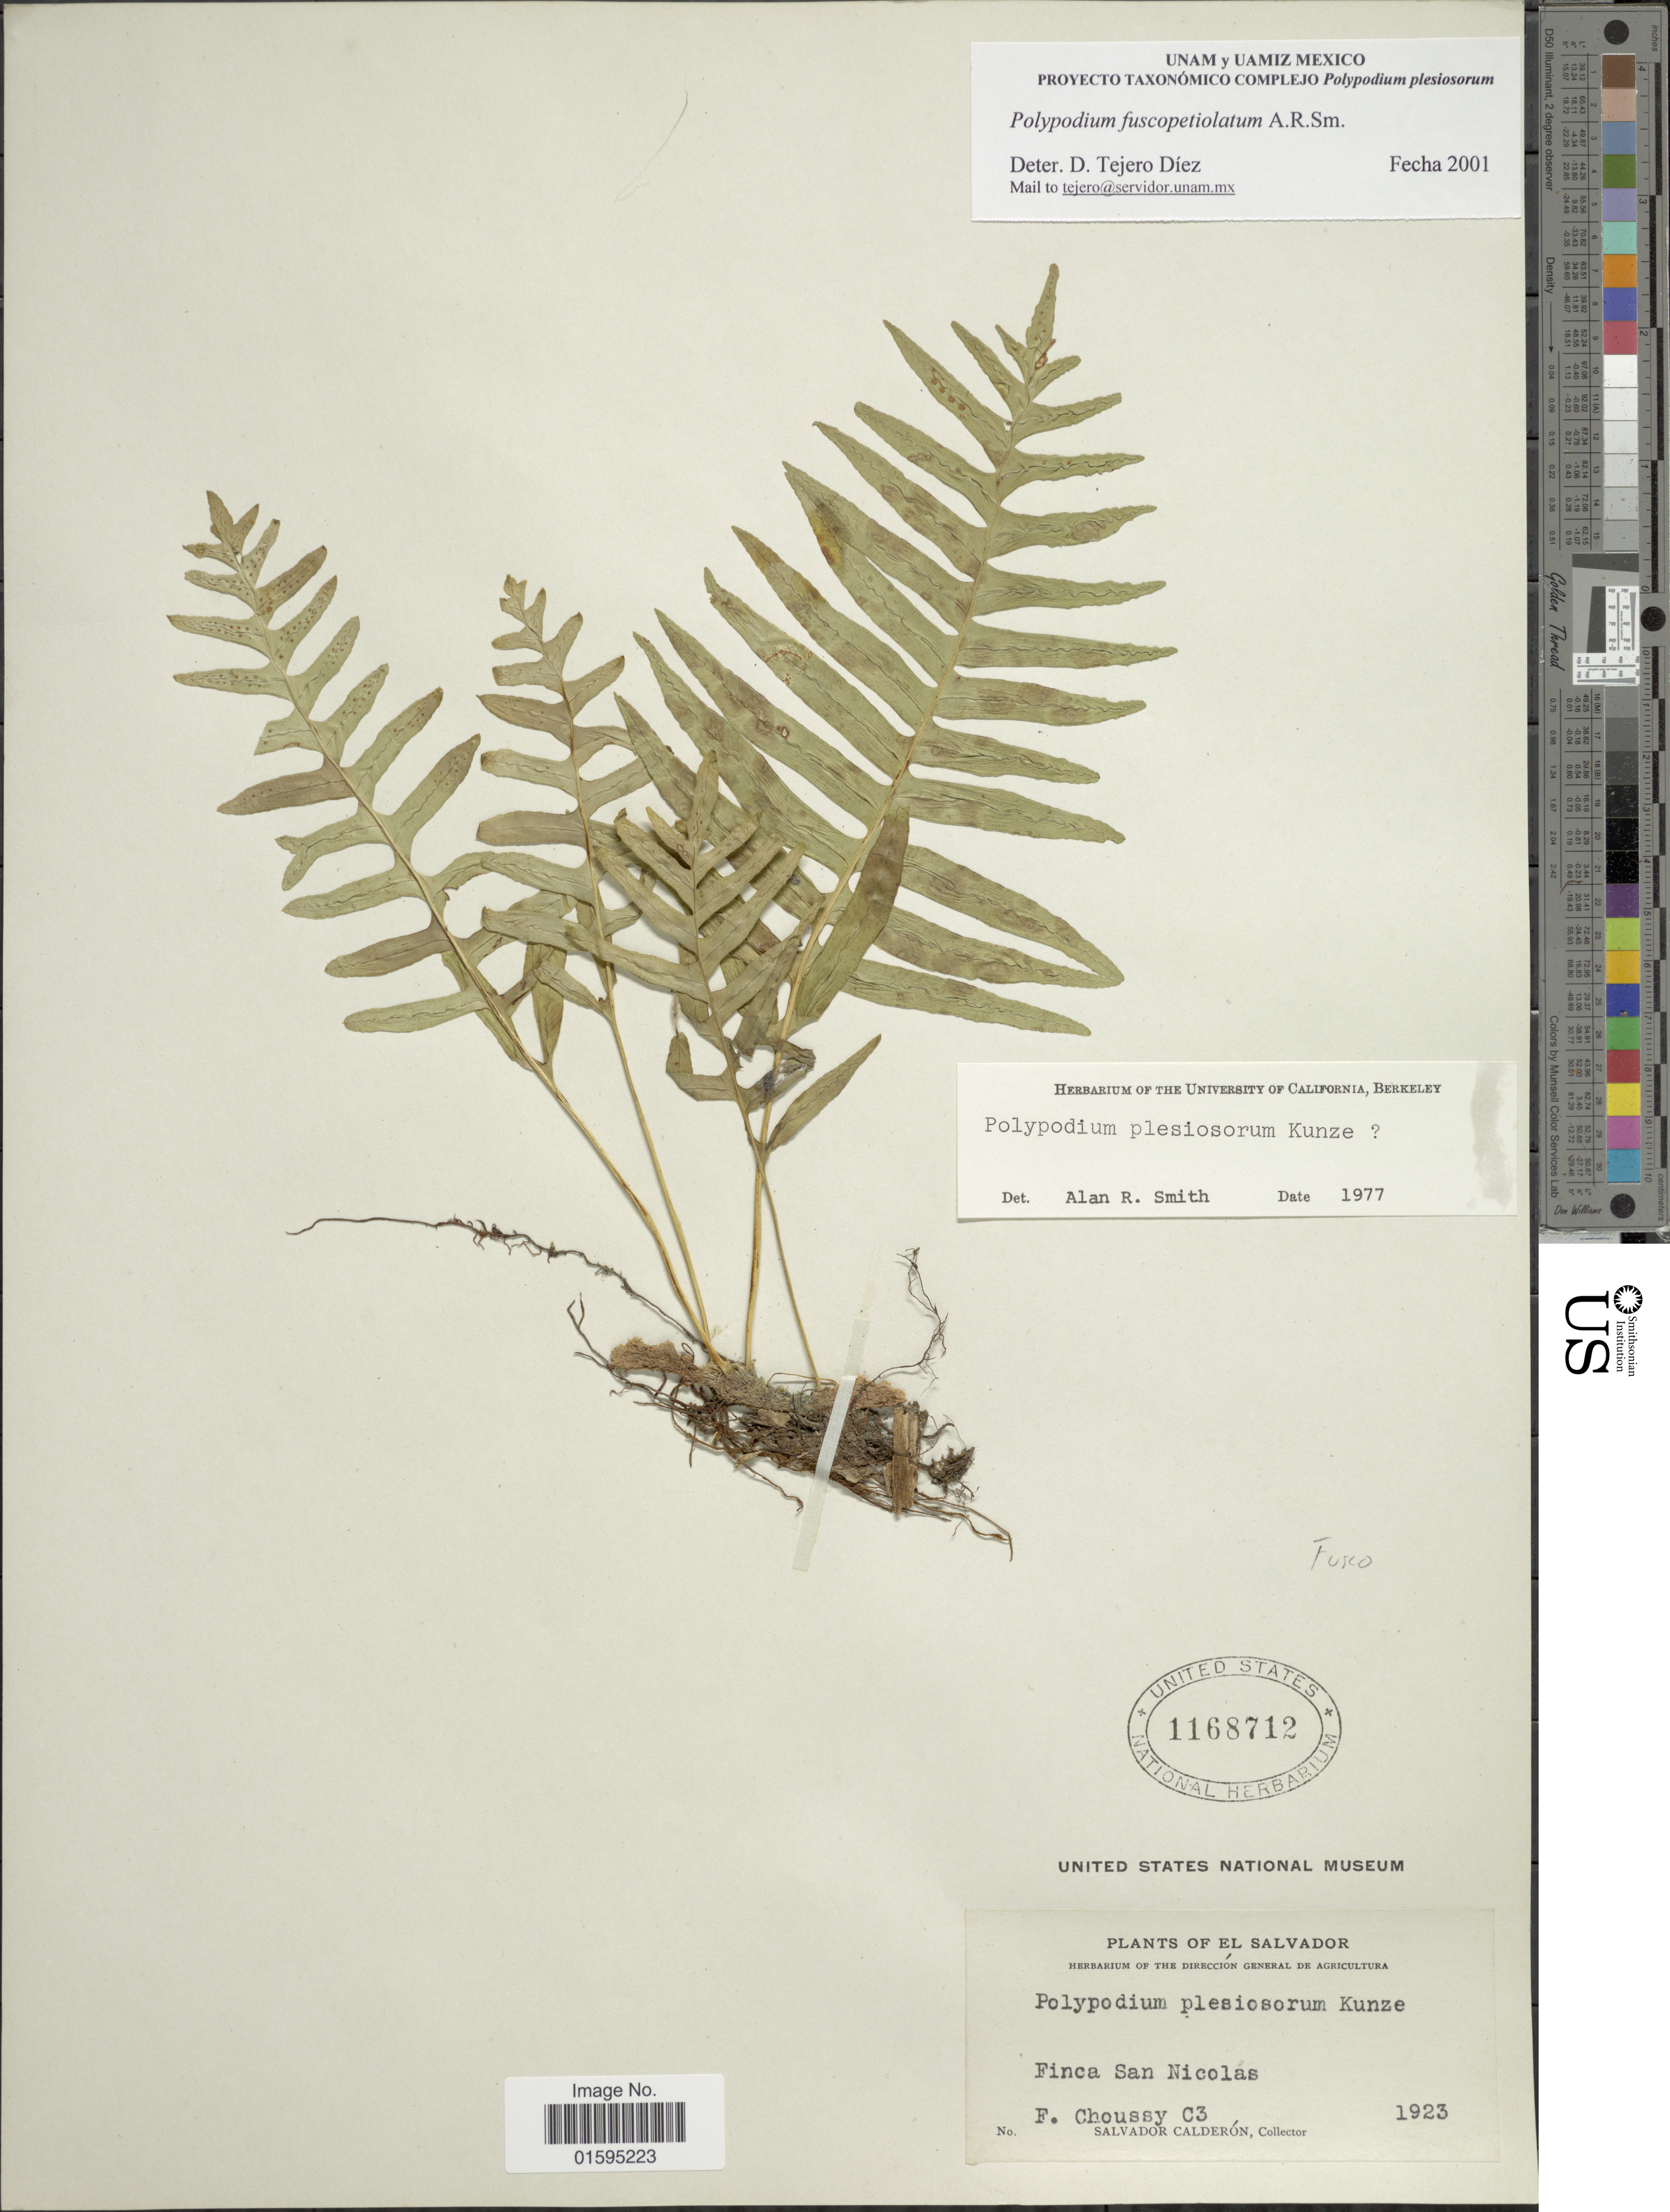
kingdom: Plantae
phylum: Tracheophyta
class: Polypodiopsida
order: Polypodiales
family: Polypodiaceae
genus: Polypodium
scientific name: Polypodium fuscopetiolatum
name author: A.R. Sm.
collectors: F. Choussy & S. Calderón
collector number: C3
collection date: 1923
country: El Salvador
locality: Finca San Nicolas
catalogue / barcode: US 1168712